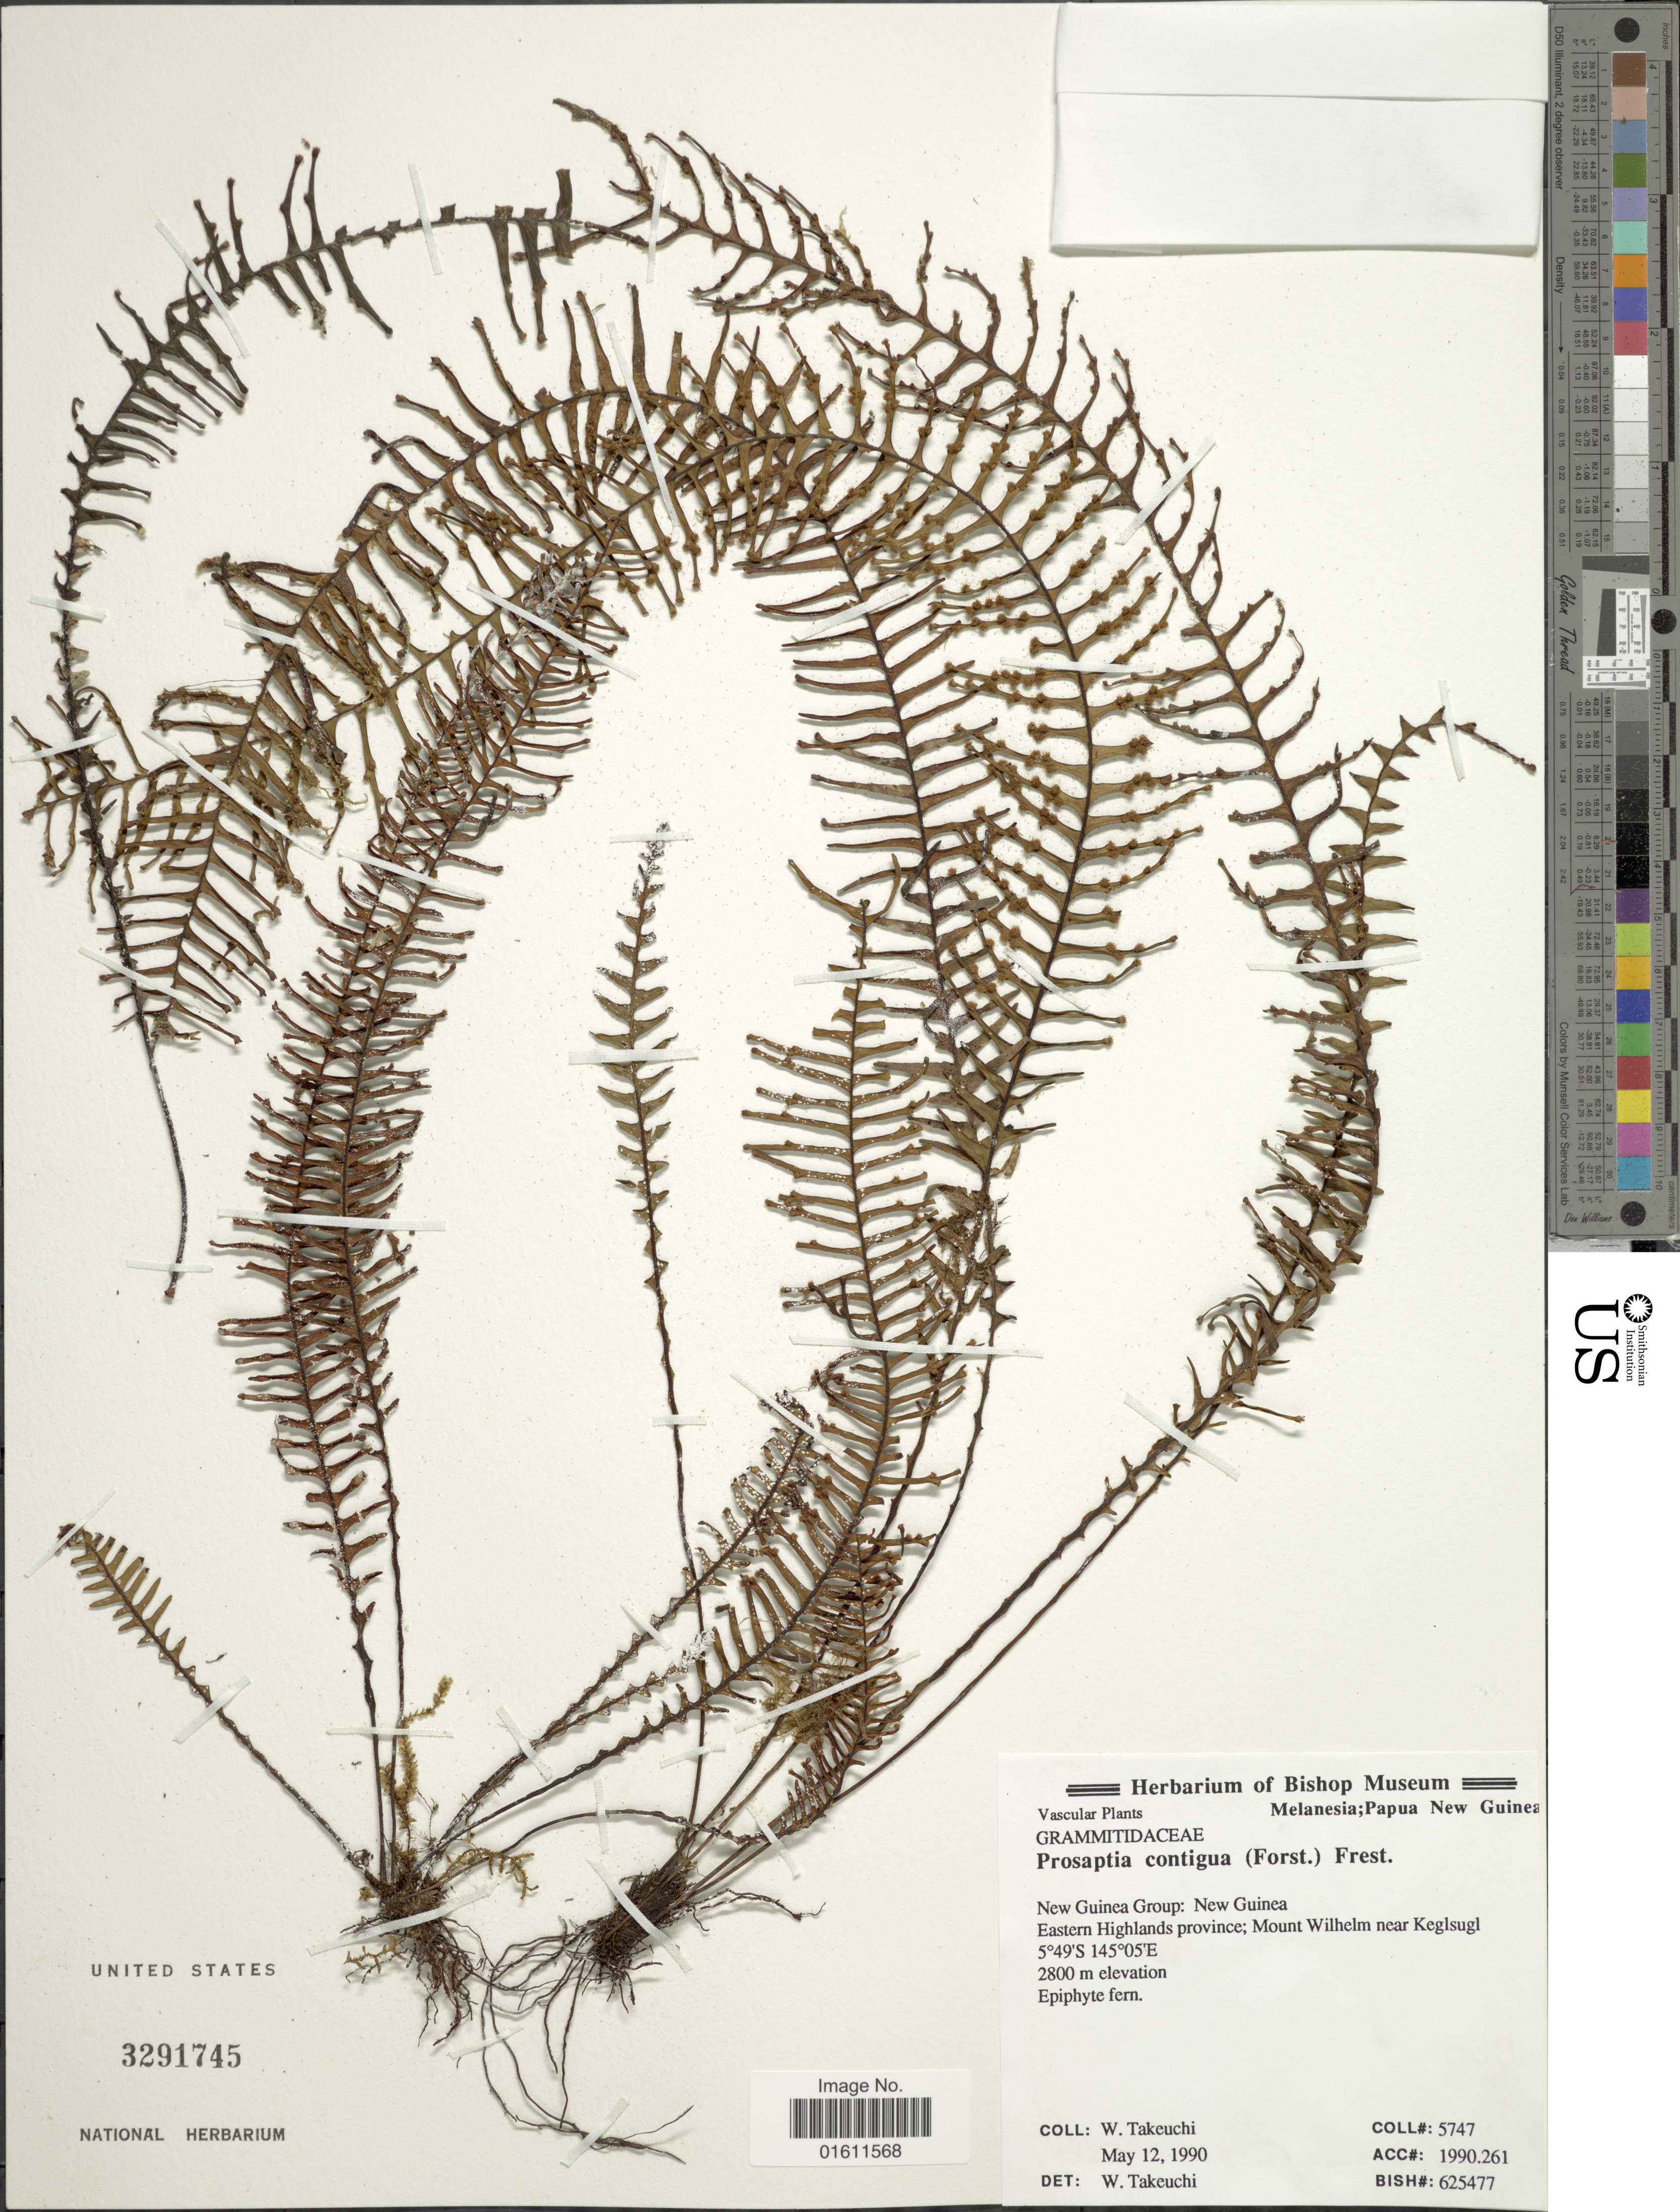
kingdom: Plantae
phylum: Tracheophyta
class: Polypodiopsida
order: Polypodiales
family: Polypodiaceae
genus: Prosaptia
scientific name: Prosaptia contigua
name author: (G. Forst.) Presl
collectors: W. Takeuchi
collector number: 5747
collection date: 1990-05-12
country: Papua New Guinea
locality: Melanesia, New Guinea group: New Guinea, Eastern highlands province; Mount Wilhelm near Keglsugl.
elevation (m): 2800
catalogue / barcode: US 3291745